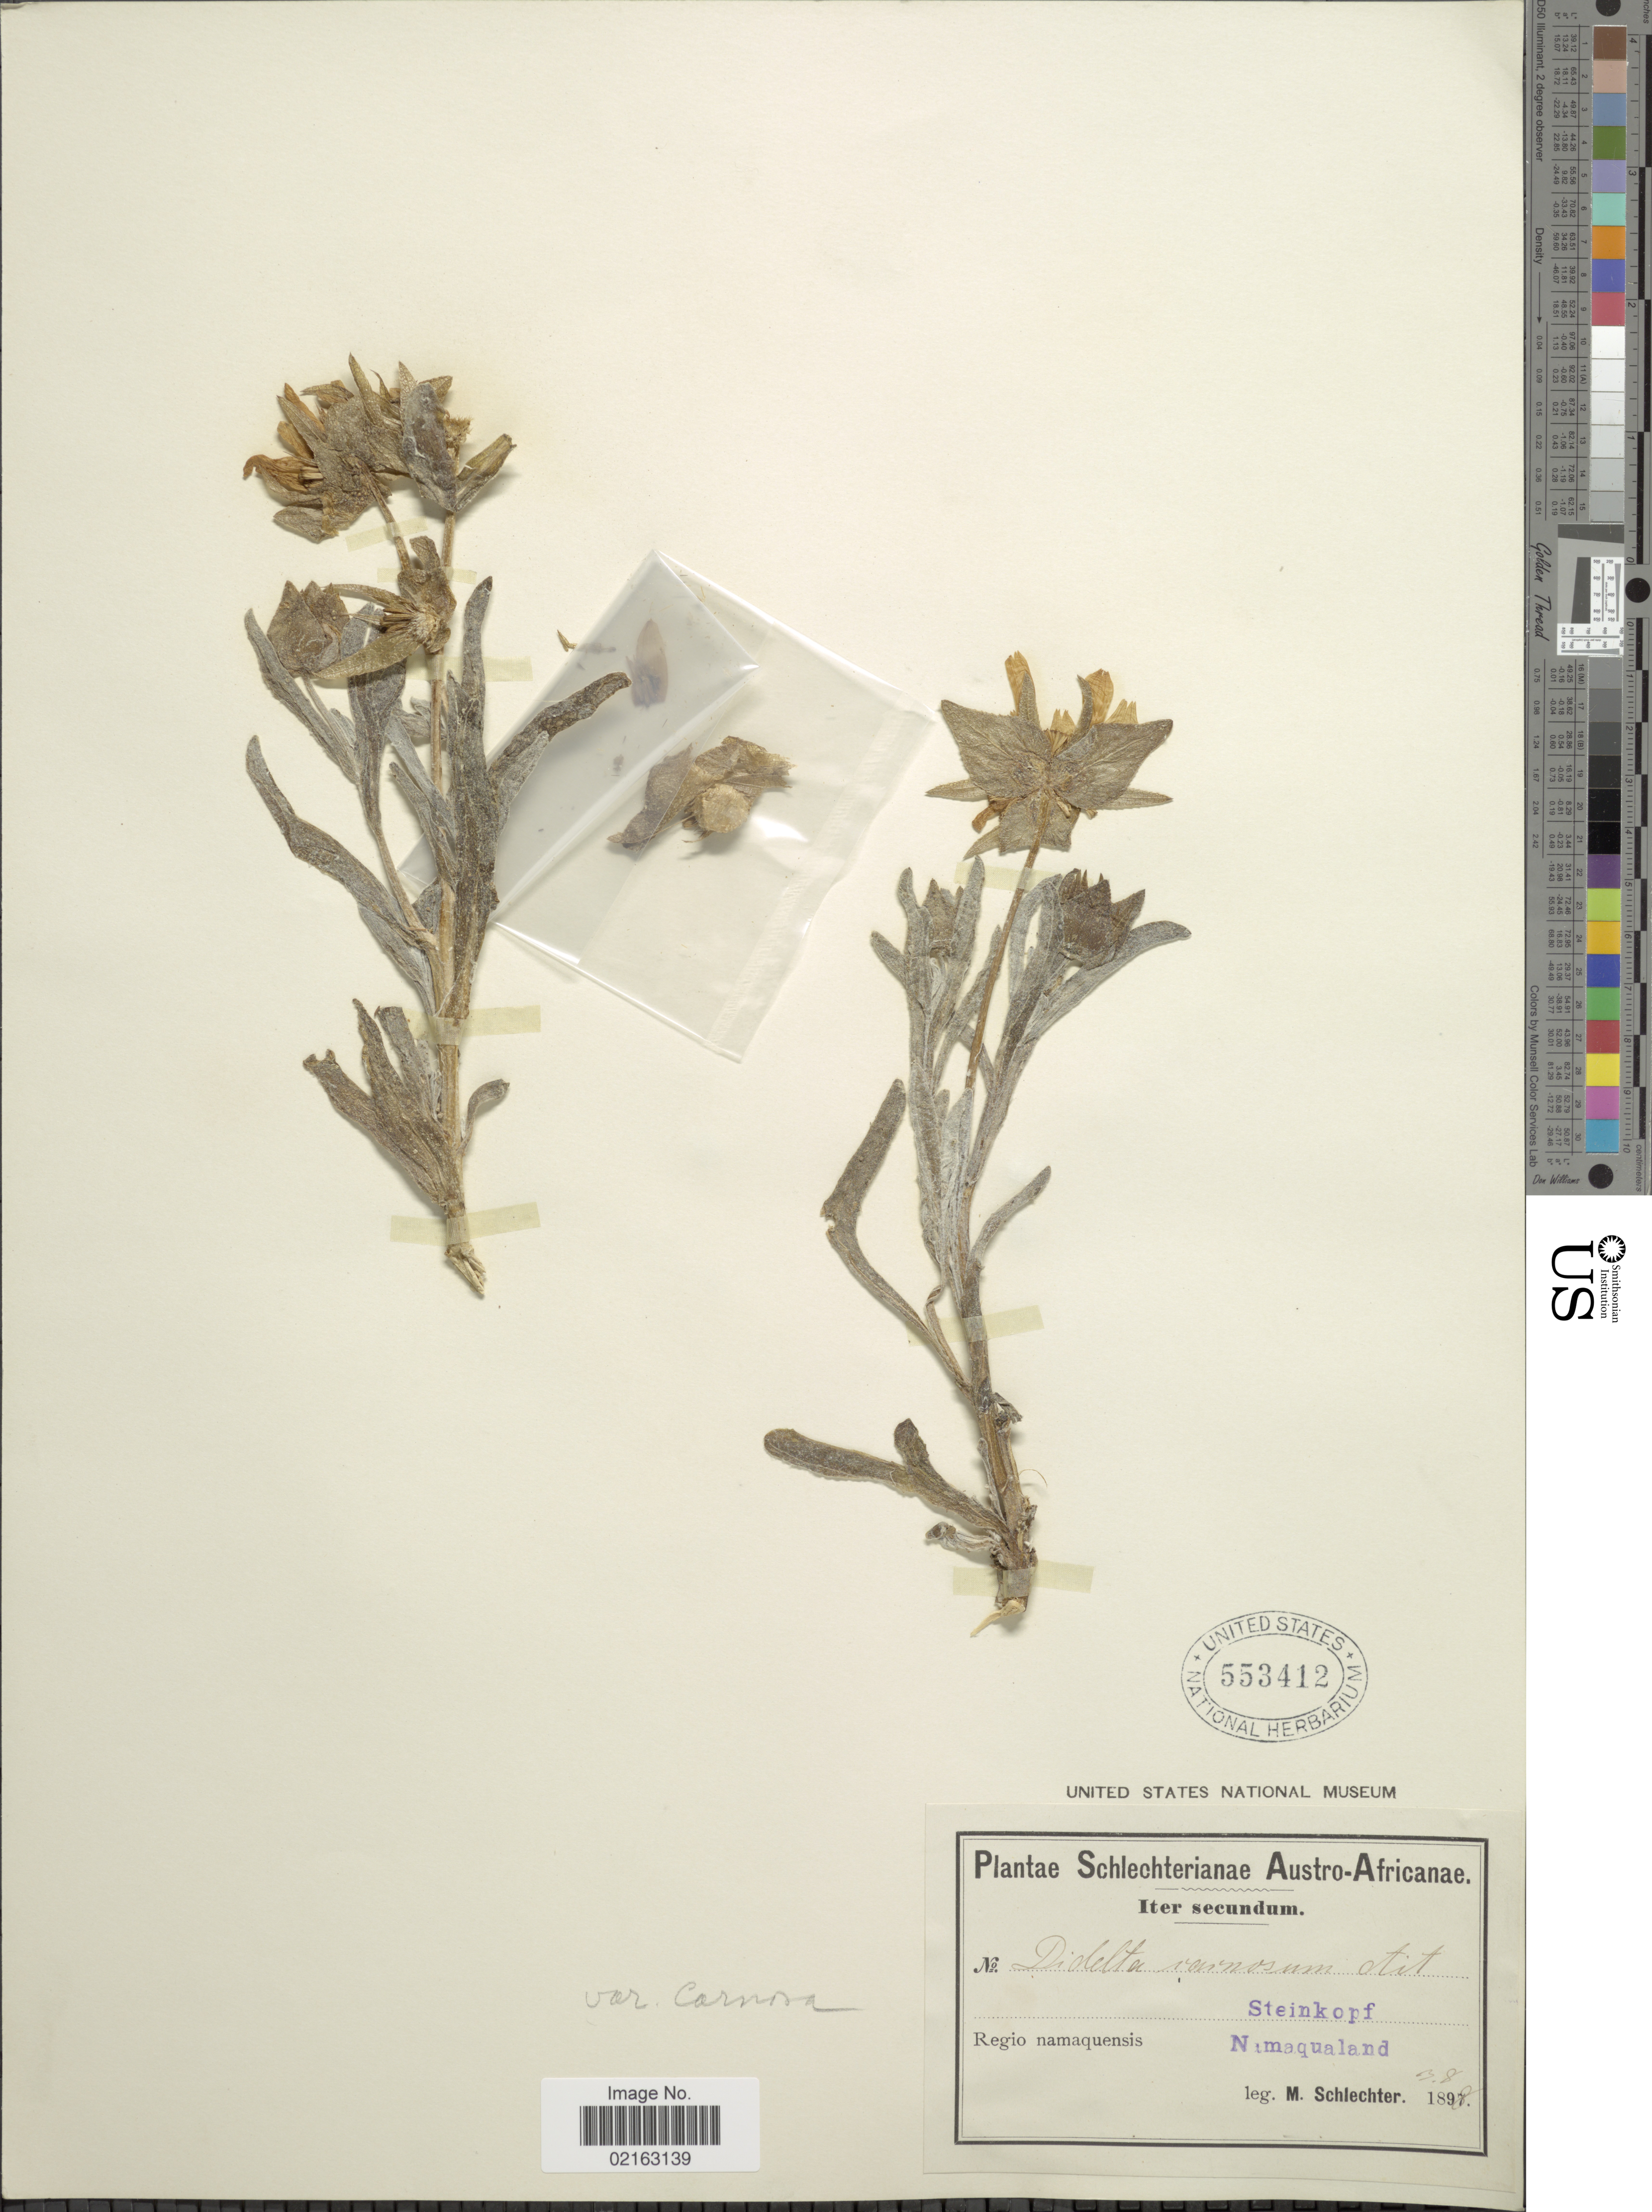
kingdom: Plantae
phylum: Tracheophyta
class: Magnoliopsida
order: Asterales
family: Asteraceae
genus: Didelta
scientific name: Didelta carnosa var. carnosa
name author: (L. f.) Aiton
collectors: M. Schlechter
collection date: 1898-08-03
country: South Africa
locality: Regio namaquensis. Steinkopf. Namaqualand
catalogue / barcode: US 553412